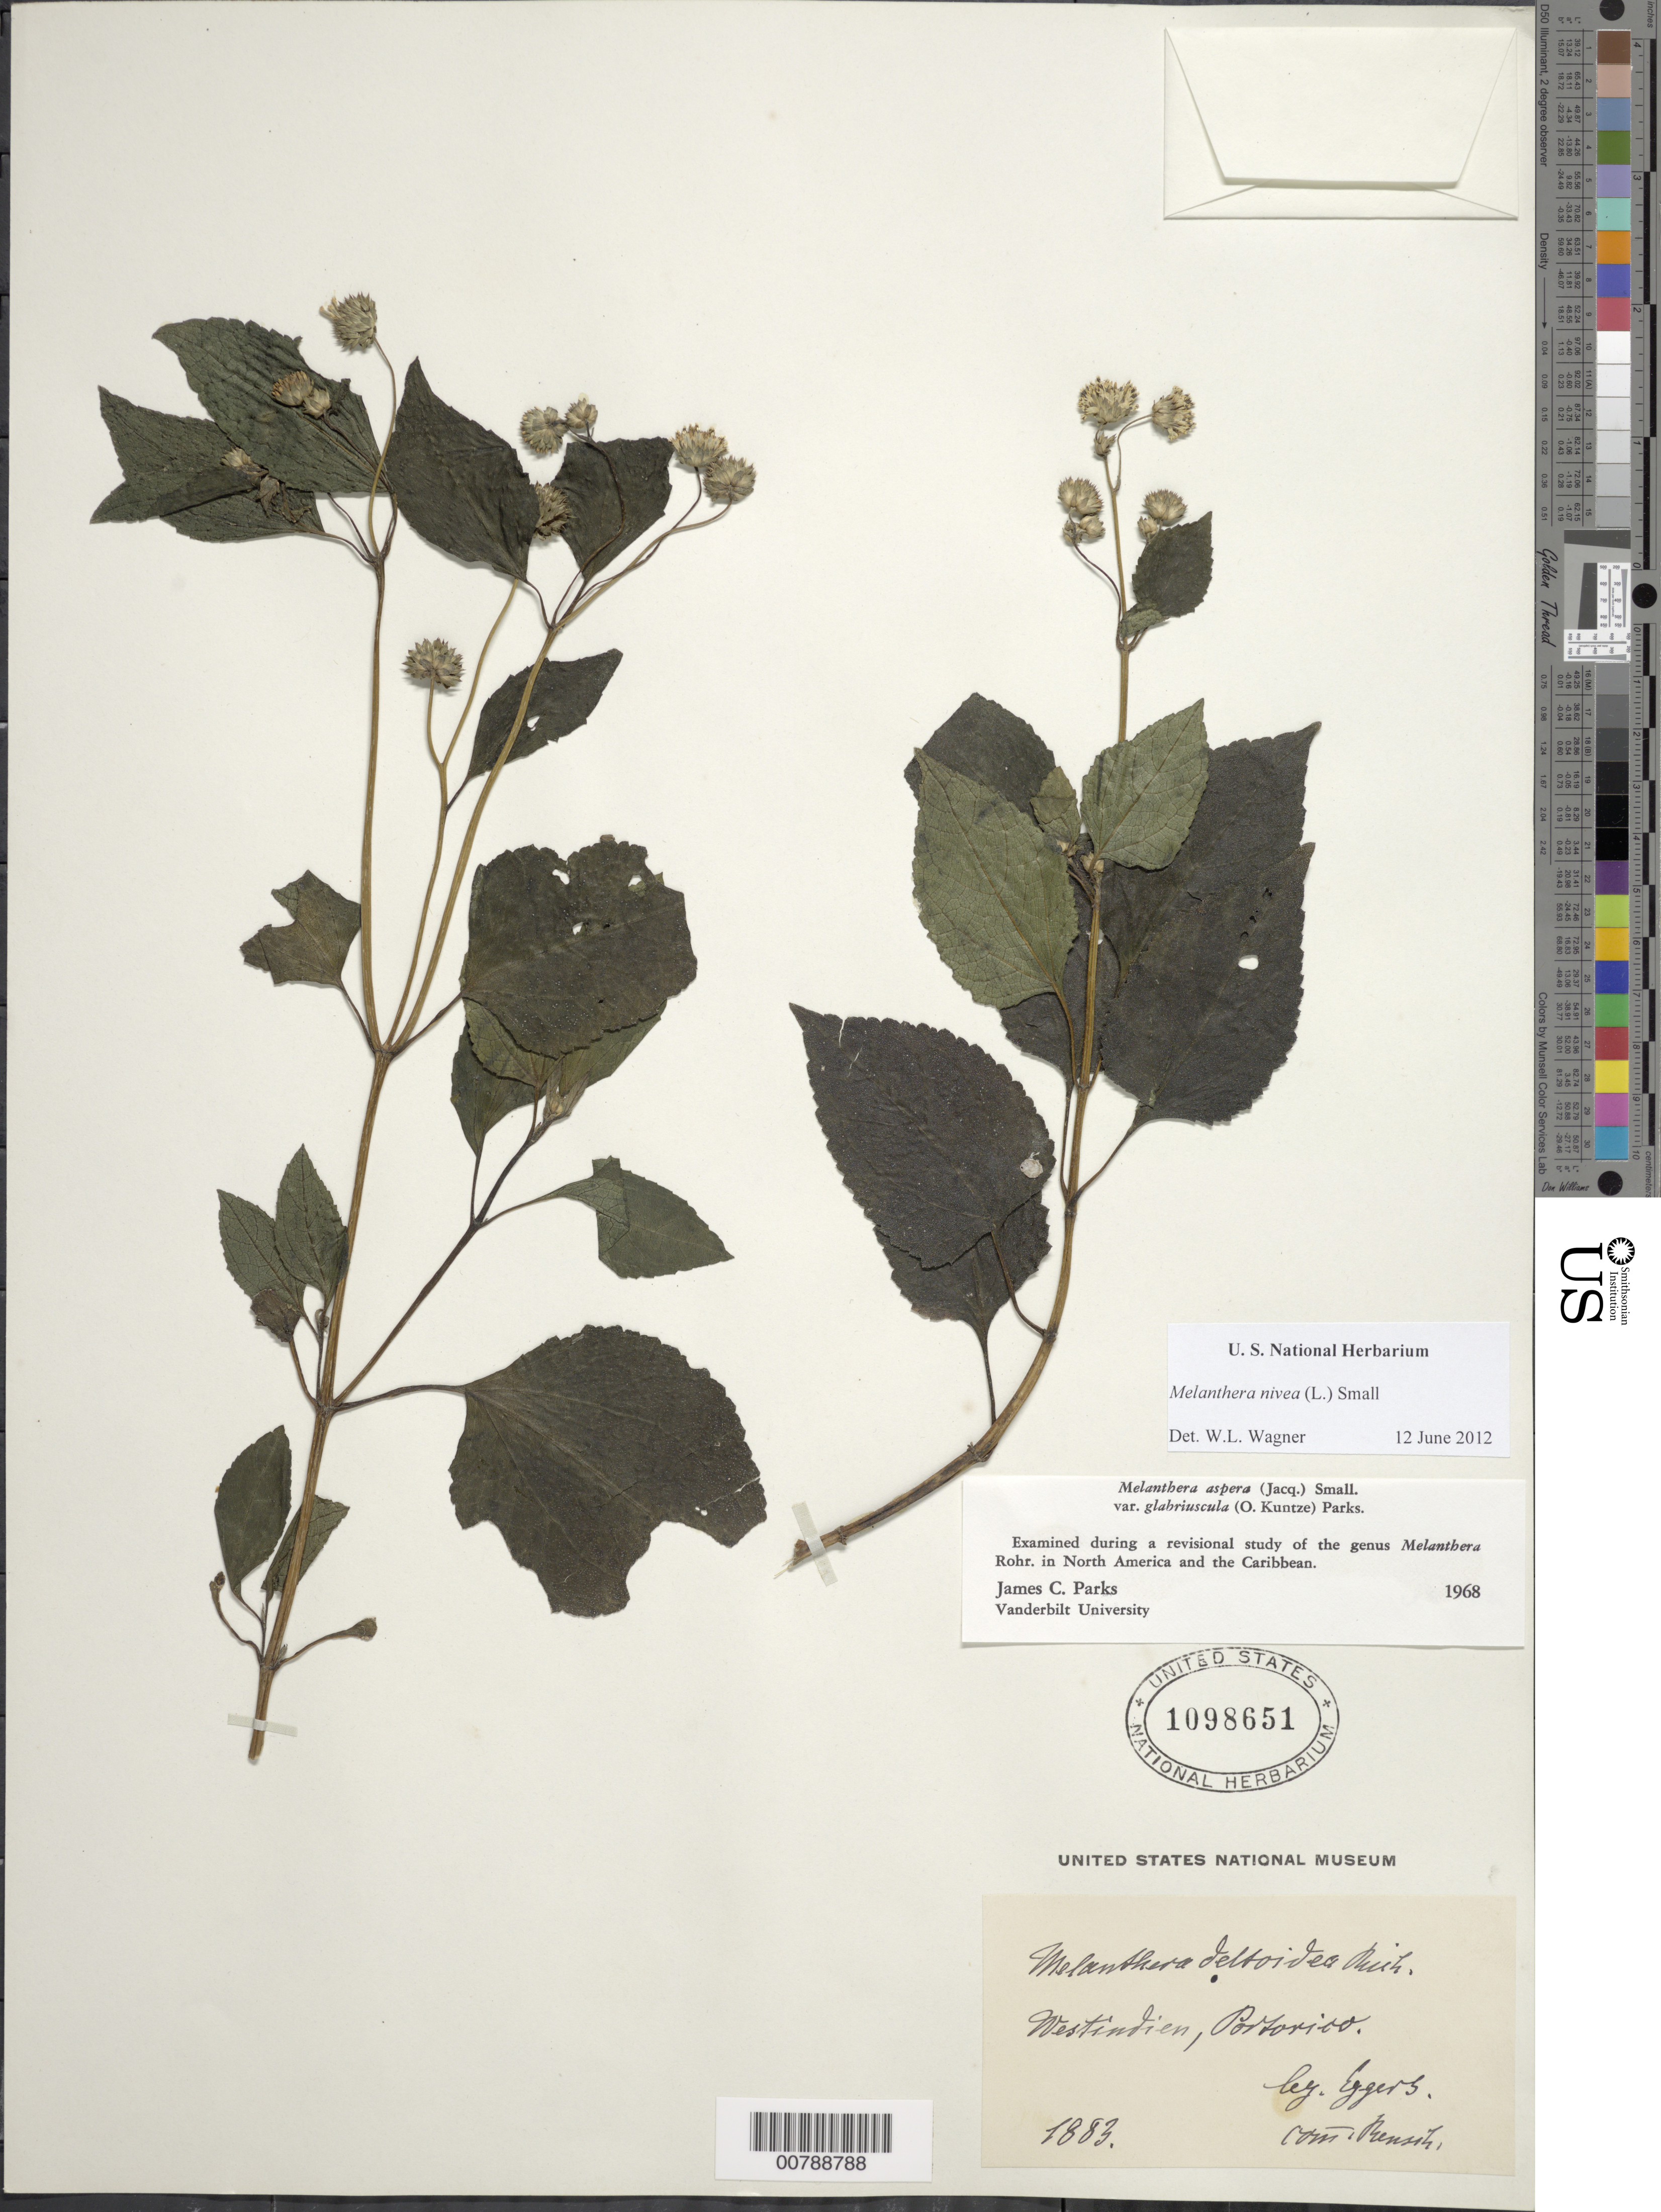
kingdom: Plantae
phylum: Tracheophyta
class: Magnoliopsida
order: Asterales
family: Asteraceae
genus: Melanthera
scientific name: Melanthera nivea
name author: (L.) Small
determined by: Parks, J. C.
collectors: H. F. A. von Eggers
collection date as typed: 1883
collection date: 1883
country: Puerto Rico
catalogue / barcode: US 1098651